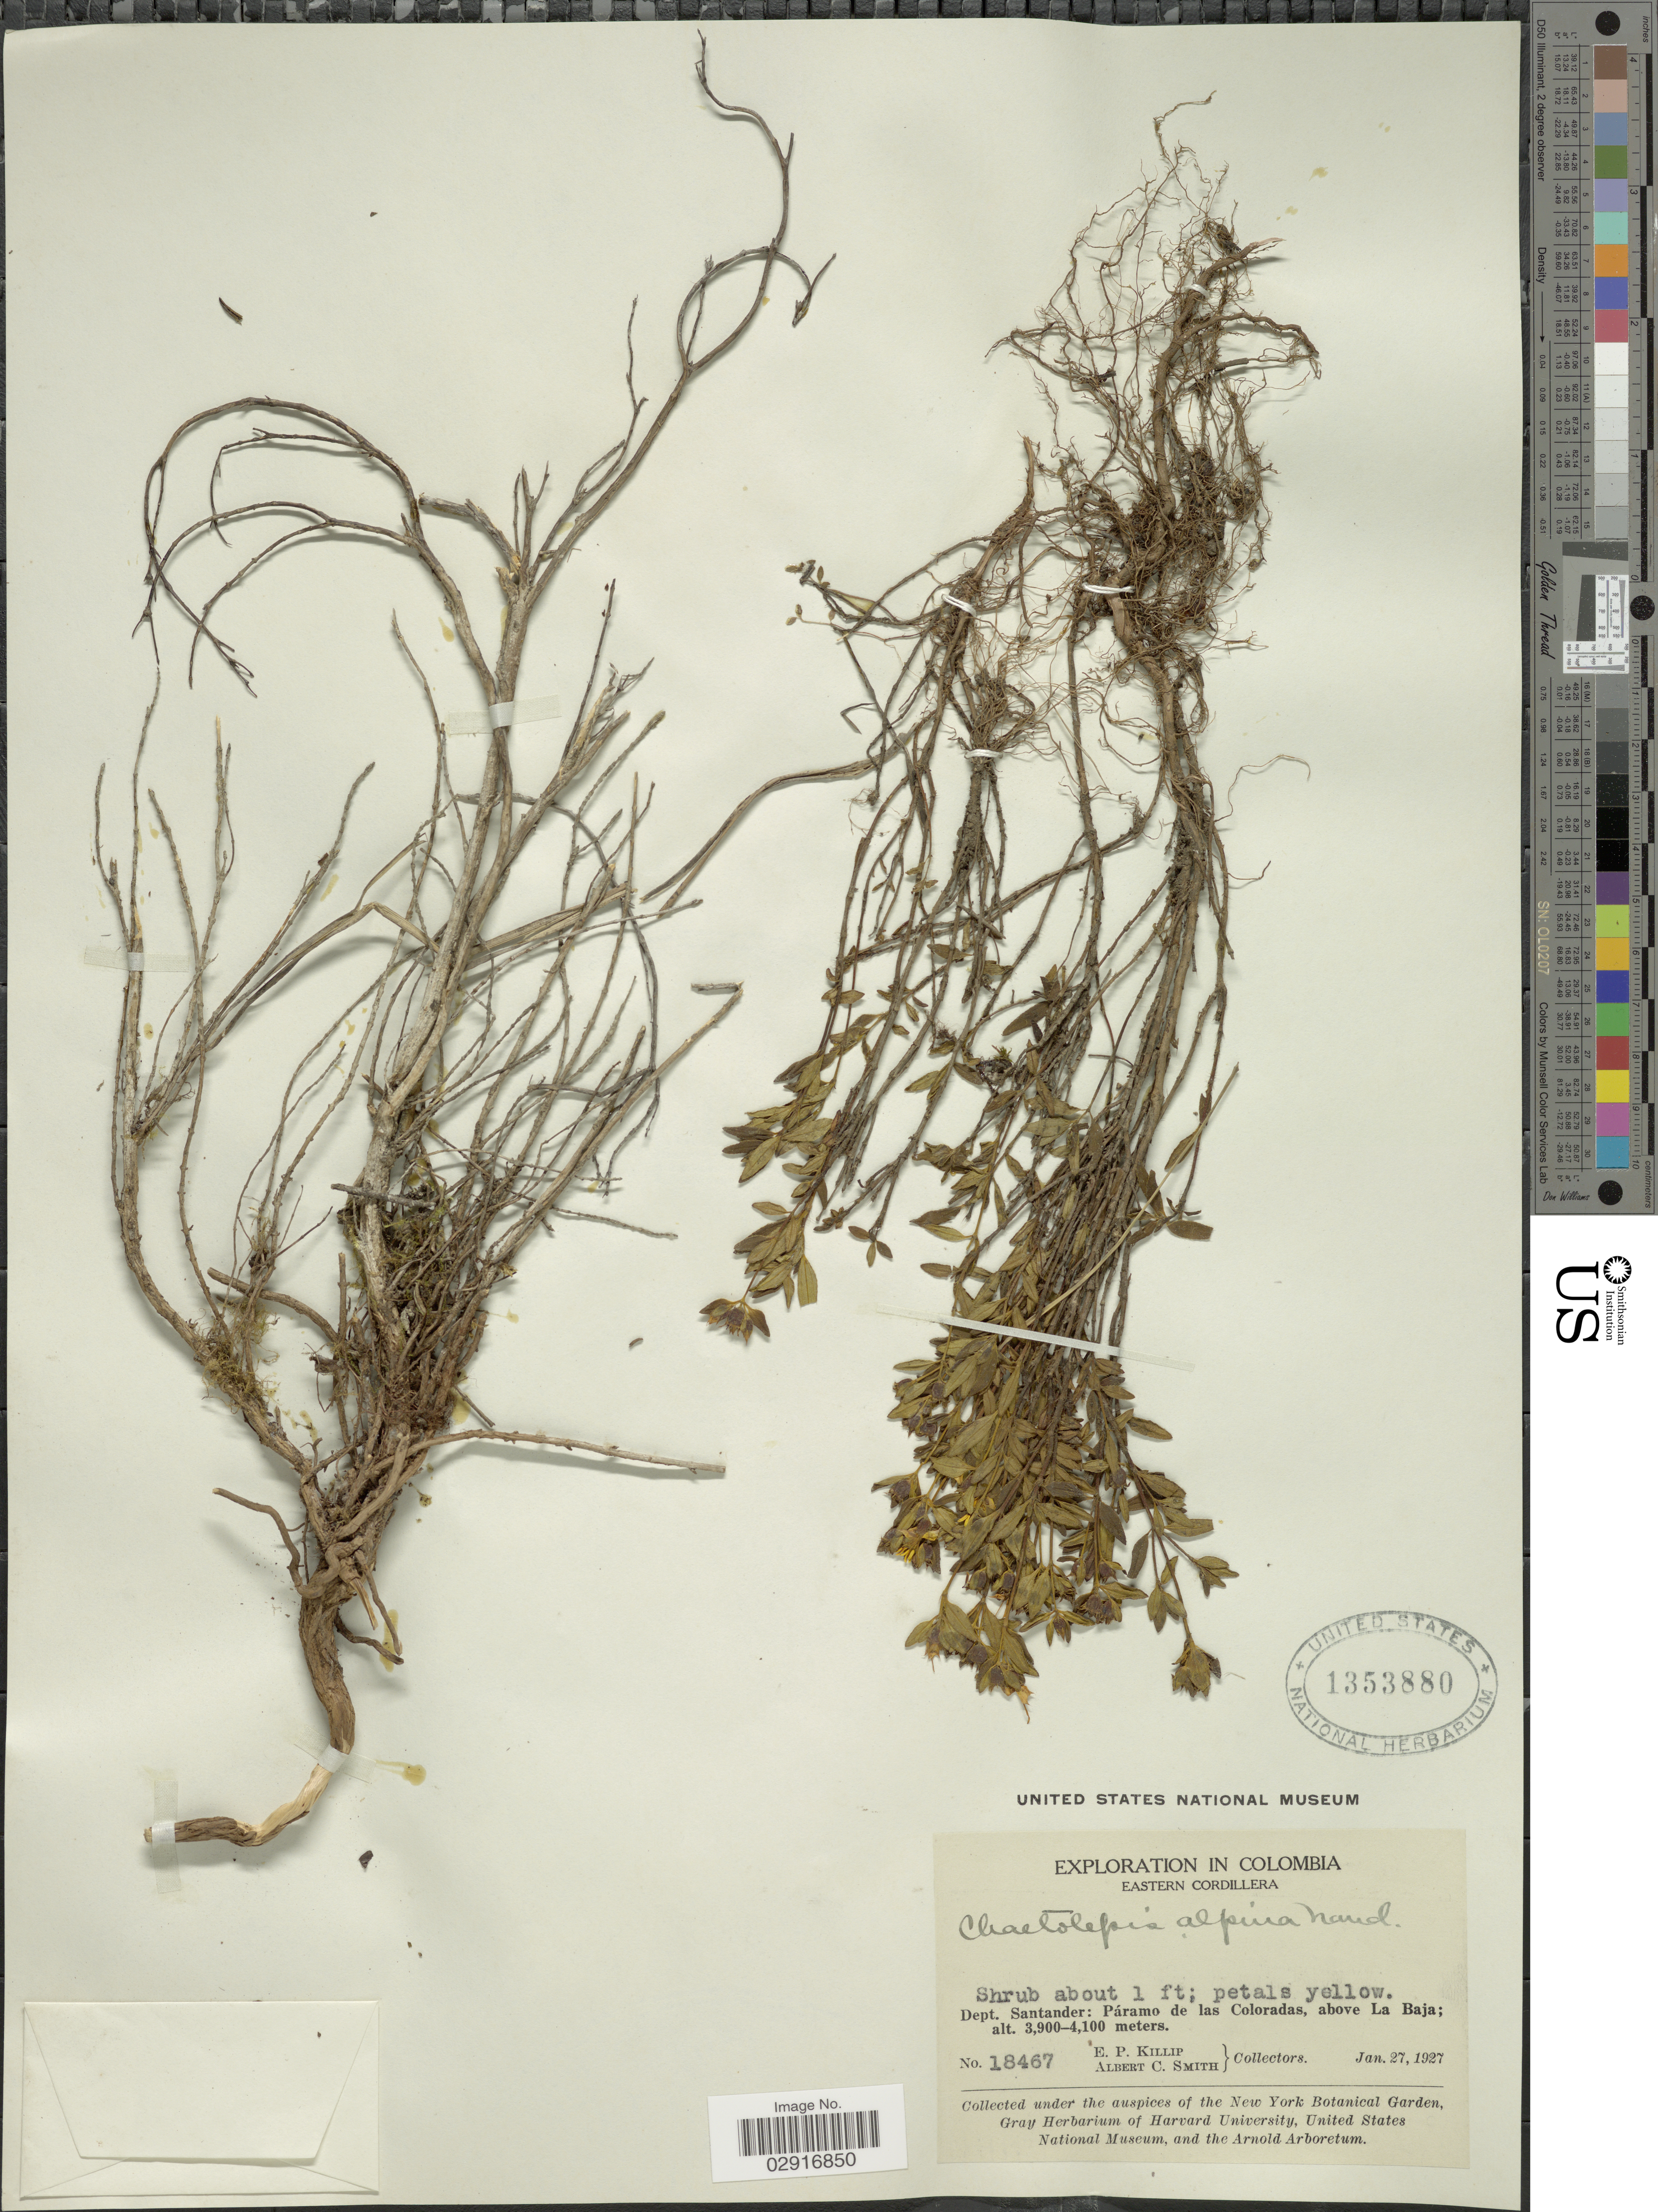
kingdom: Plantae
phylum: Tracheophyta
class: Magnoliopsida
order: Myrtales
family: Melastomataceae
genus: Chaetolepis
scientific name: Chaetolepis alpina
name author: Naudin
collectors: E. P. Killip & A. C. Smith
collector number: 18467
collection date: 1927-01-27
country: Colombia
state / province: Santander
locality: Eastern Cordillera. Dept. Santander: Páramo de las Coloradas, above La Baja.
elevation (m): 3900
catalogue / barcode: US 1353880